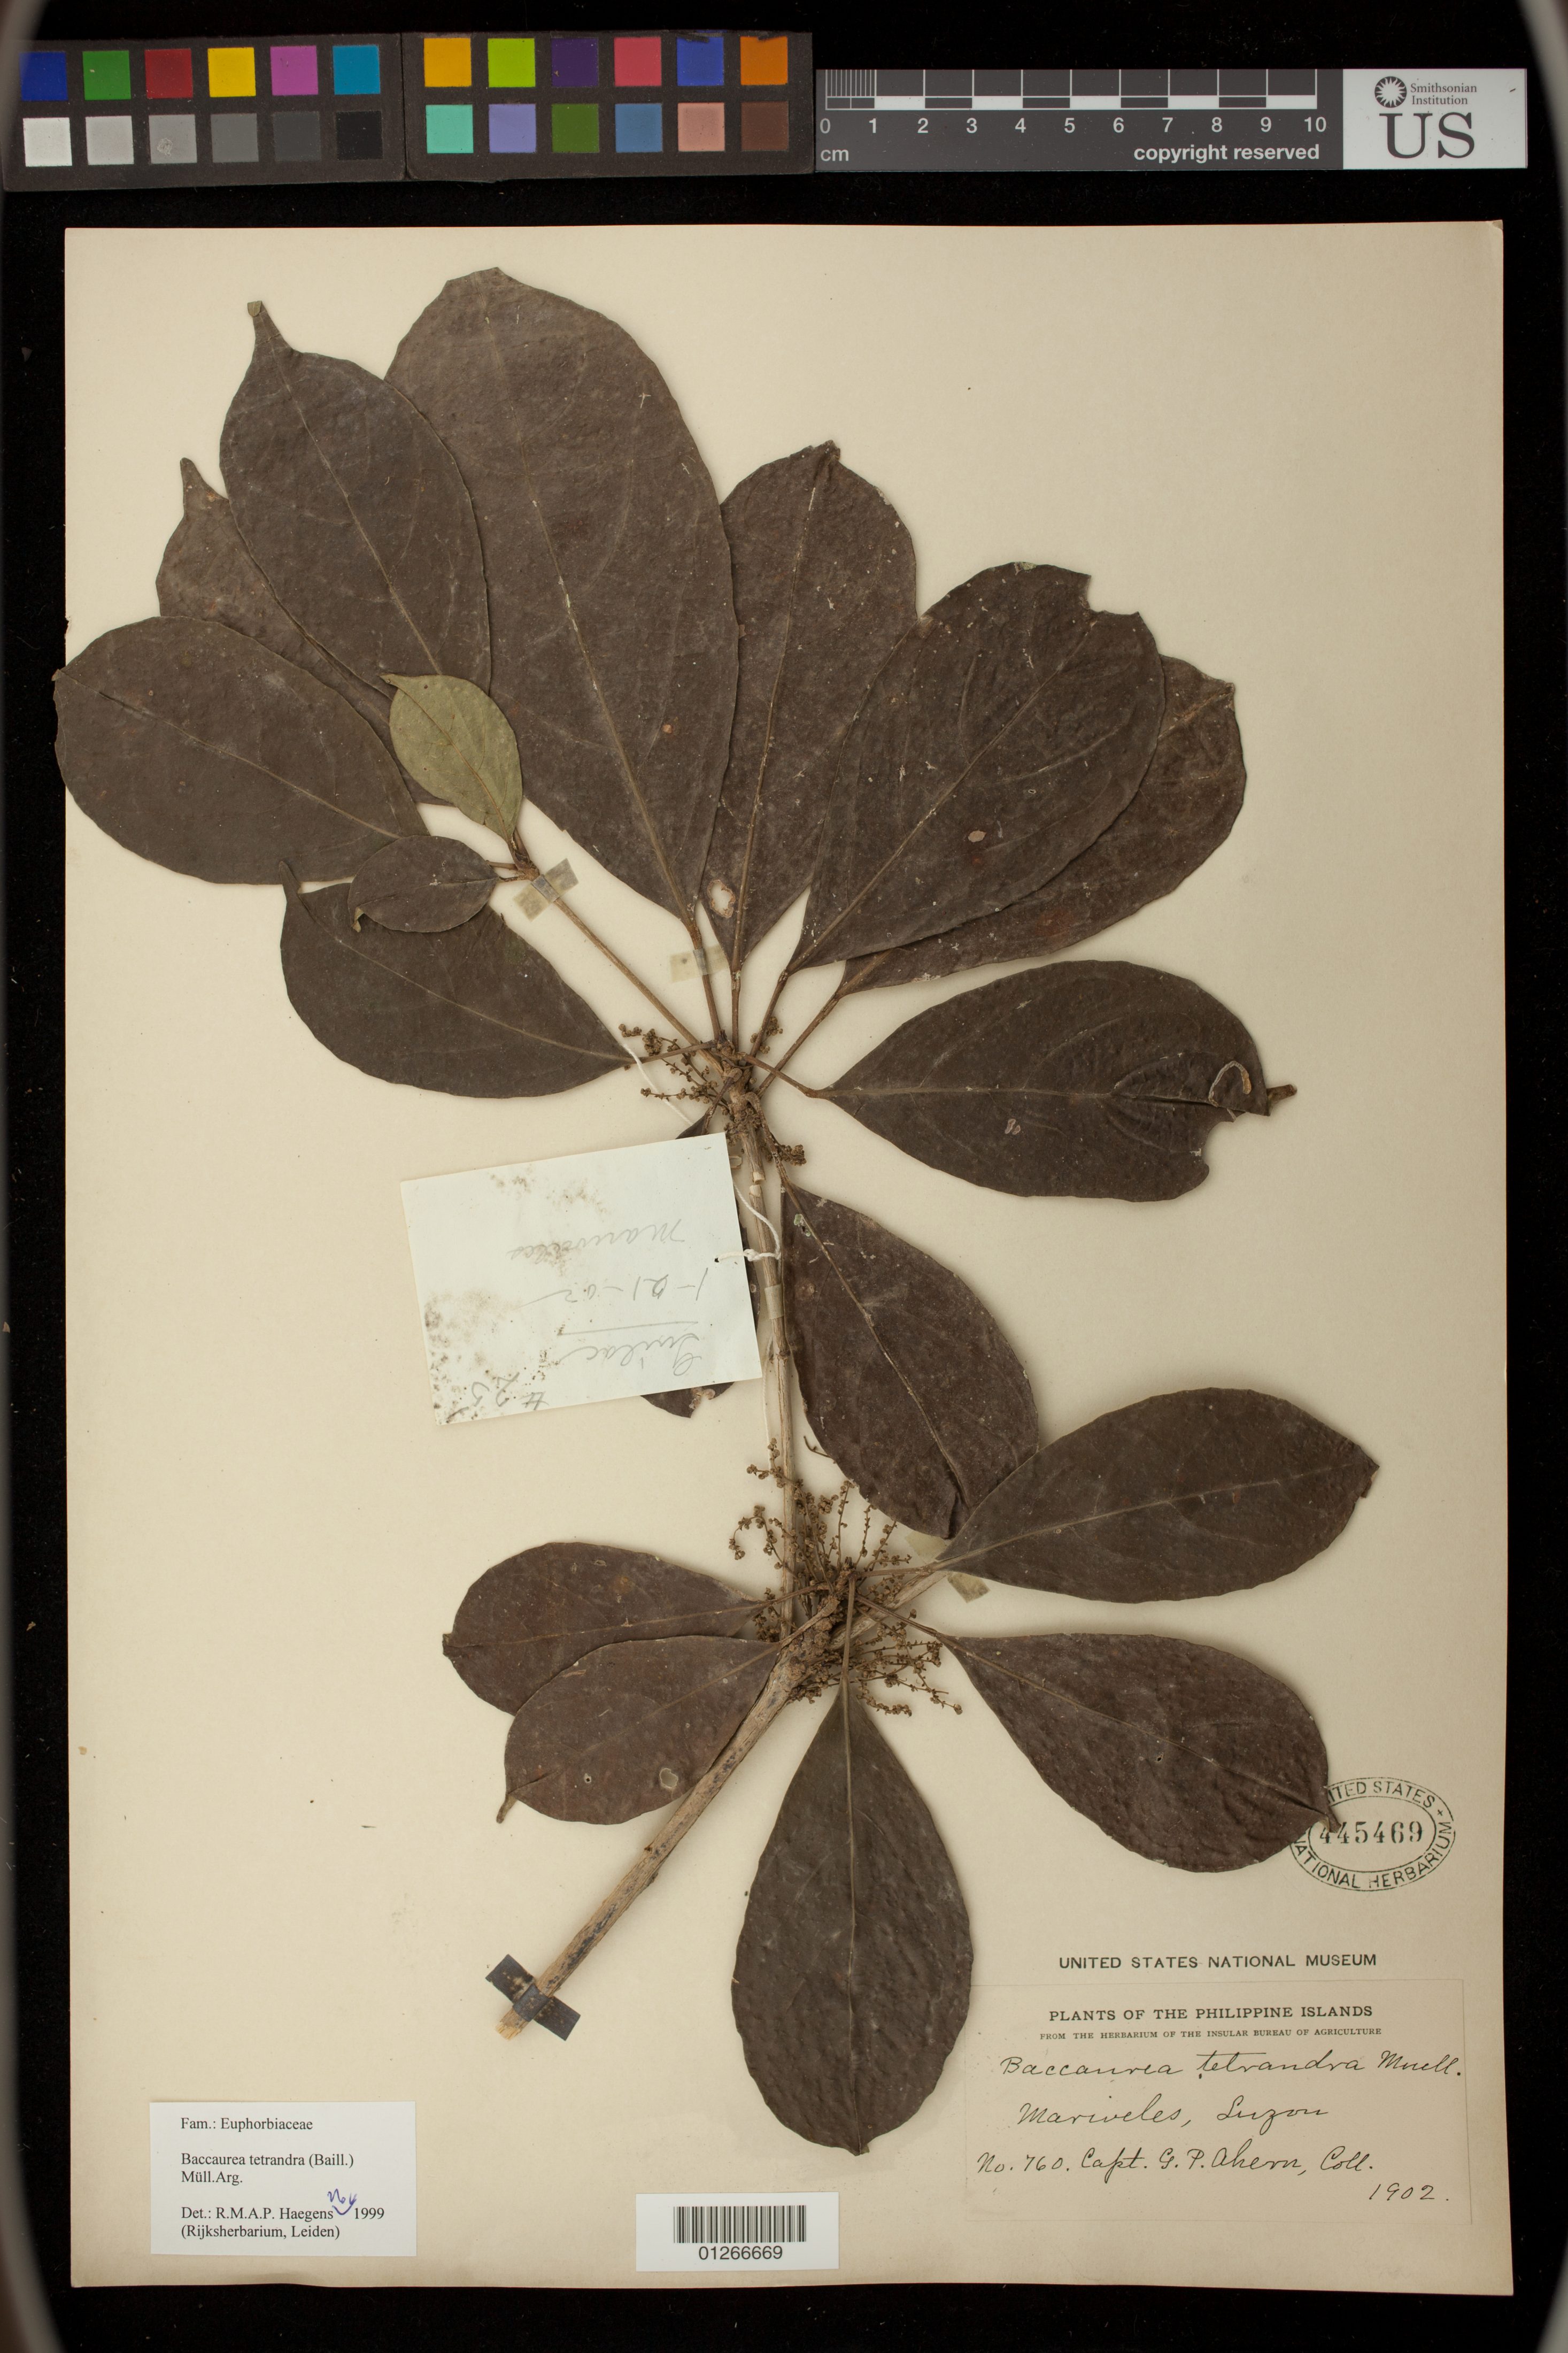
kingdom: Plantae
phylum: Tracheophyta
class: Magnoliopsida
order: Malpighiales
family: Phyllanthaceae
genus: Baccaurea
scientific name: Baccaurea tetrandra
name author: (Baill.) Müll. Arg.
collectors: G. Ahern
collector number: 760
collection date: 1902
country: Philippines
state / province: Central Luzon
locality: Mariveles